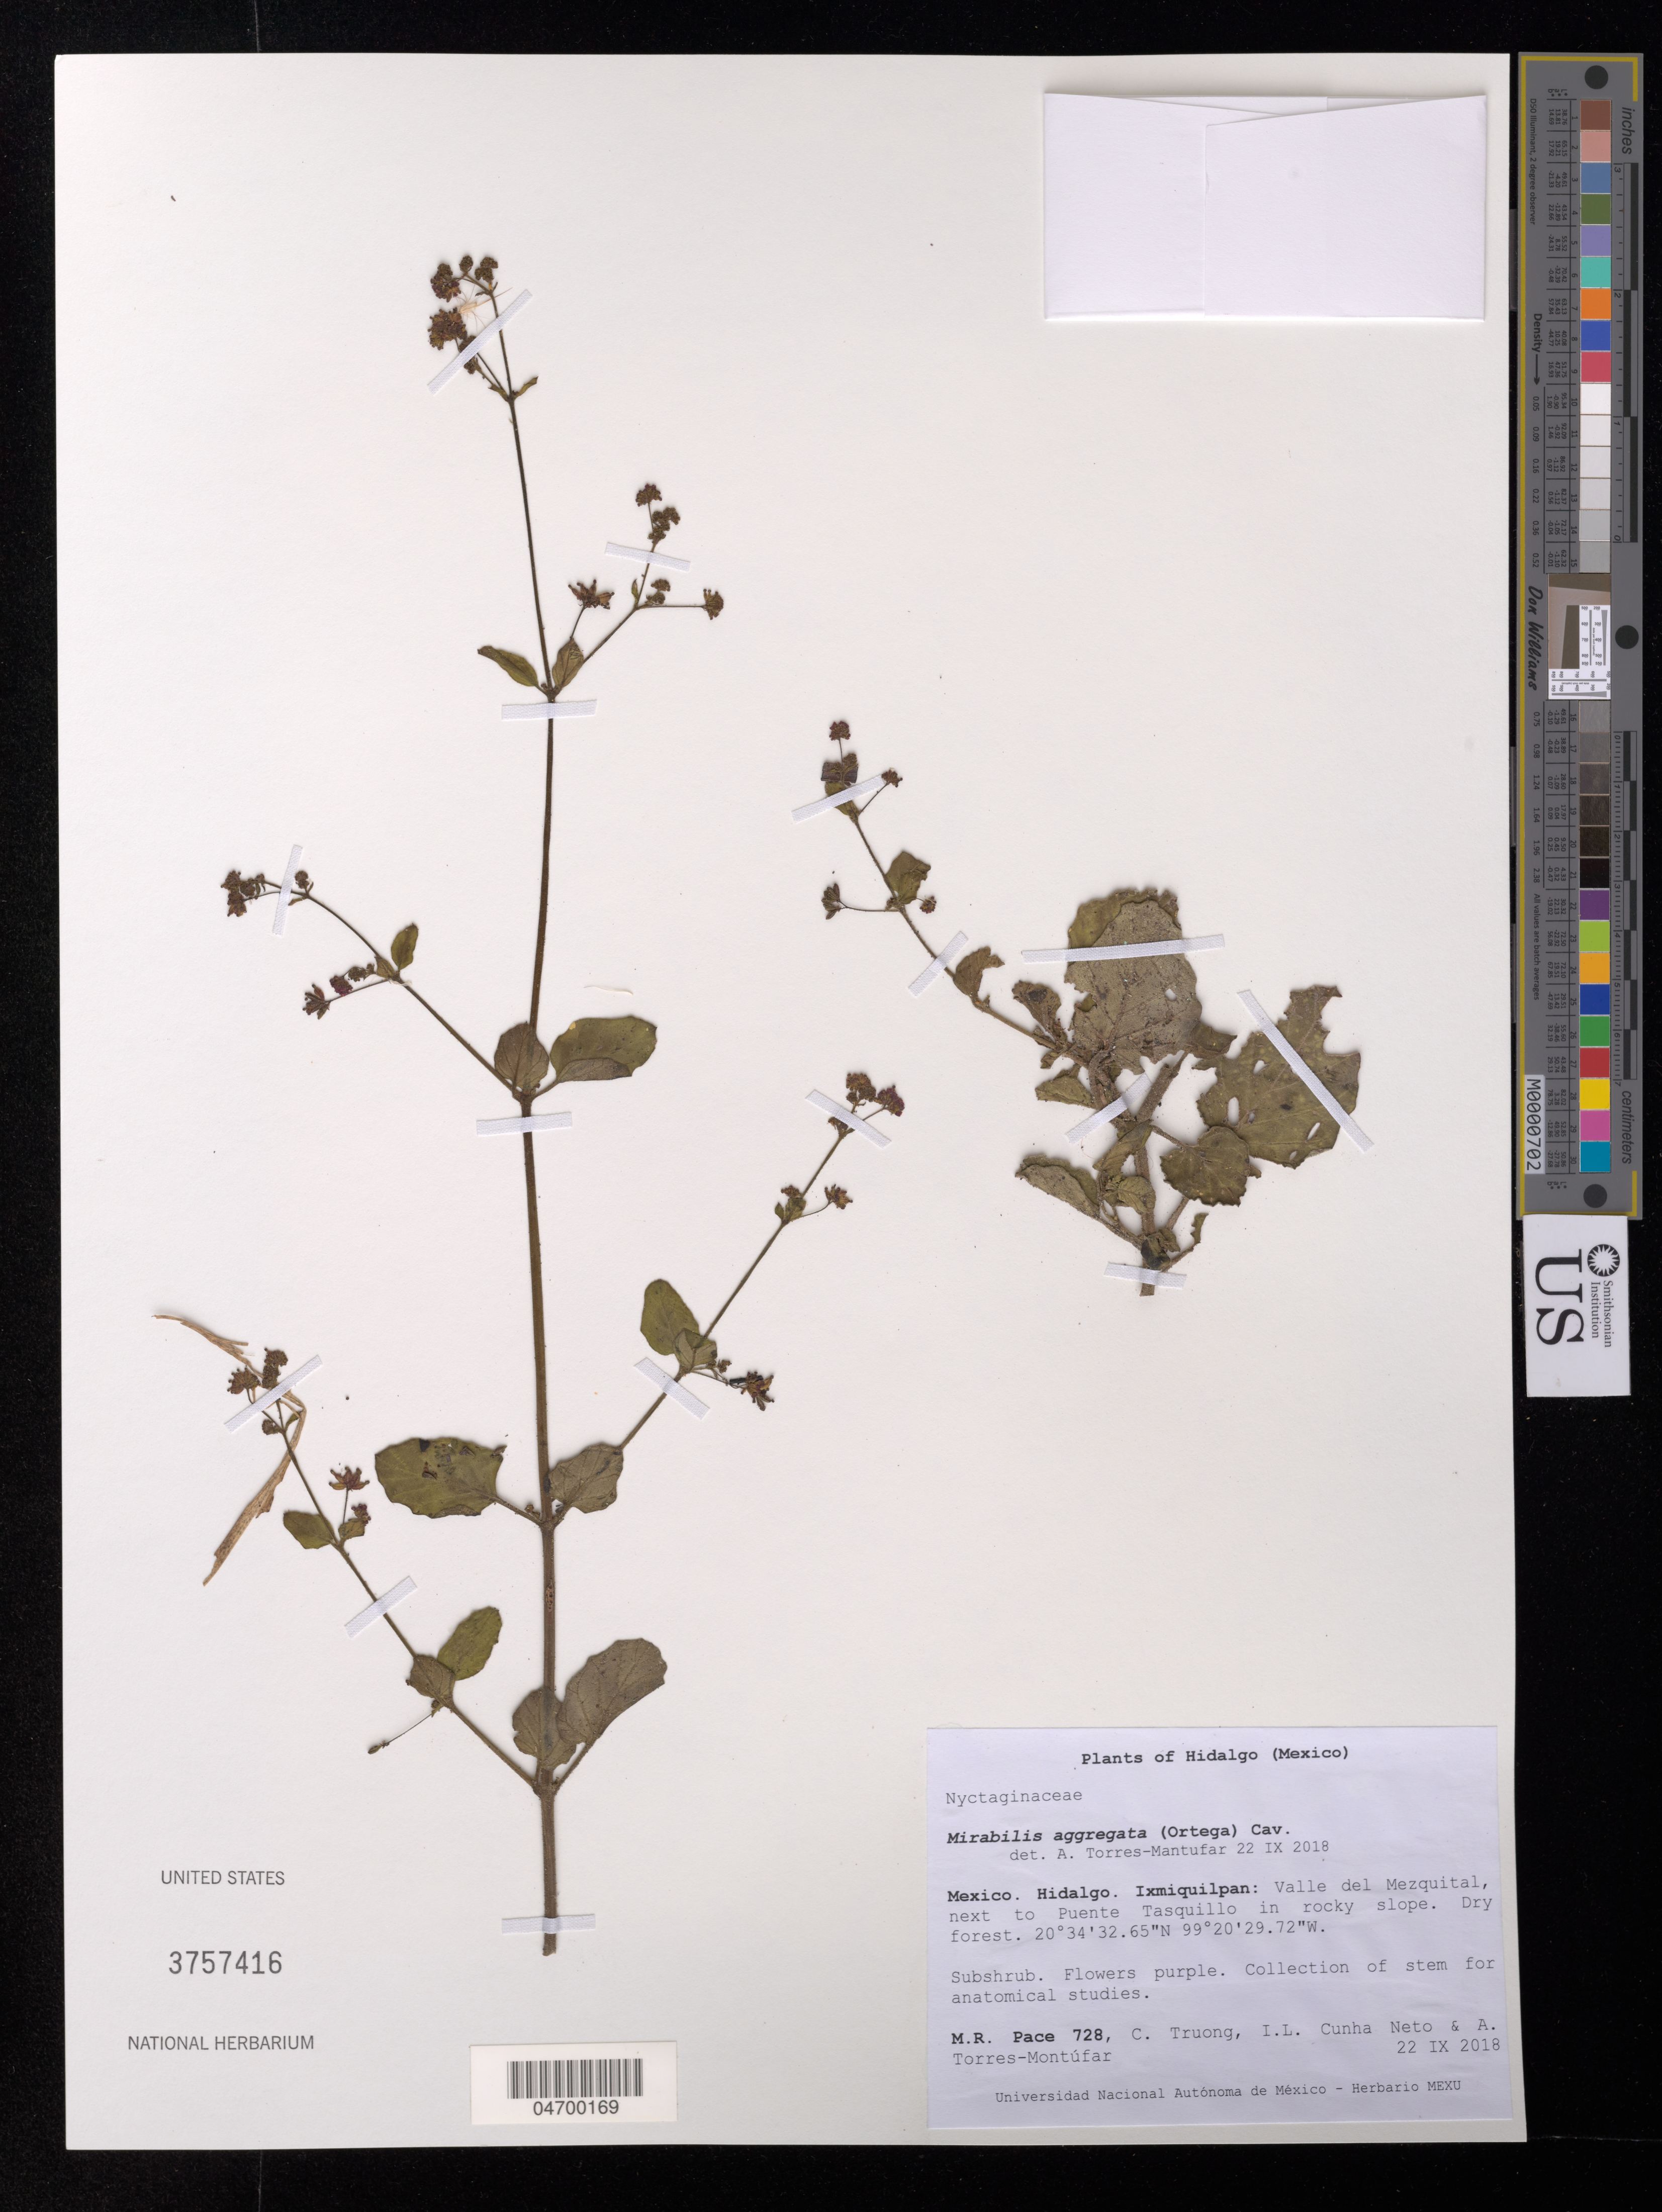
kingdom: Plantae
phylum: Tracheophyta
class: Magnoliopsida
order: Caryophyllales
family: Nyctaginaceae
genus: Mirabilis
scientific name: Mirabilis aggregata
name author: (Ortega) Cav.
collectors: M. R. Pace, C. Truong, I. L. Cunha Neto & A. Torres-Montúfar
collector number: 728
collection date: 2018-09-22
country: Mexico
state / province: Hidalgo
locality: Ixmiquilpan: Valle del Mezquital, next to Puente Tasquillo in rocky slope.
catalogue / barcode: US 3757416